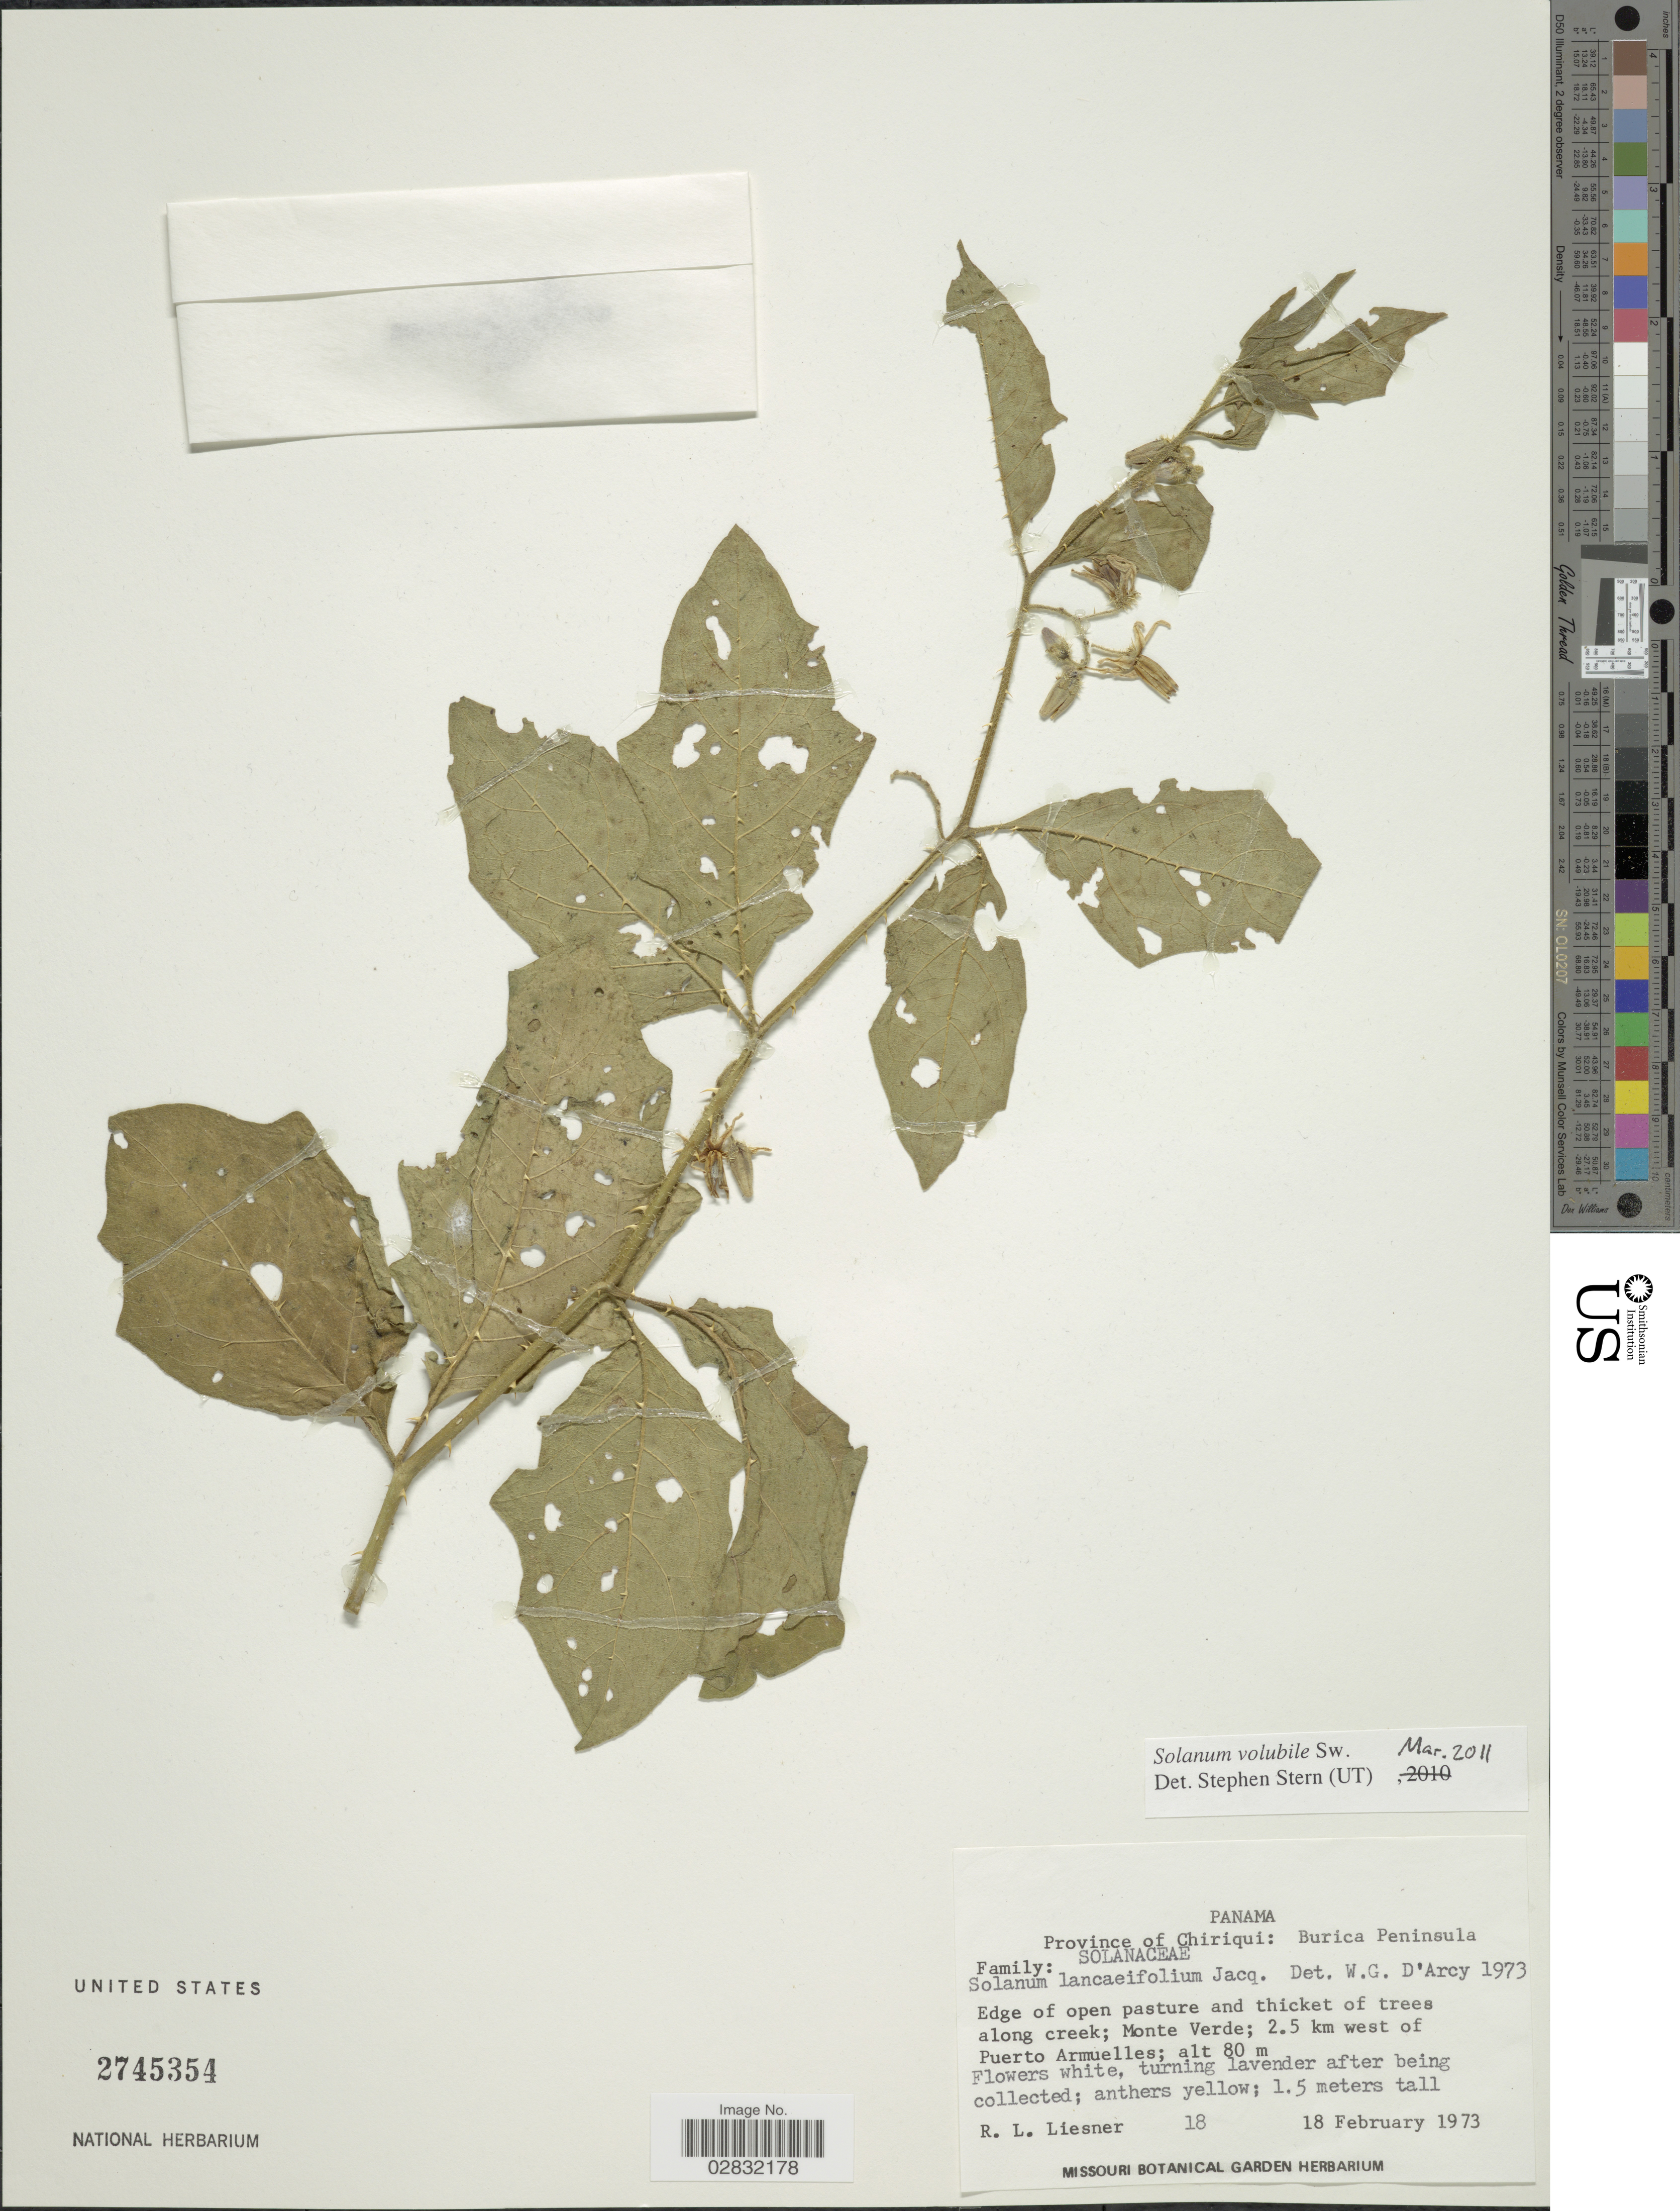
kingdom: Plantae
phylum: Tracheophyta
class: Magnoliopsida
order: Solanales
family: Solanaceae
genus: Solanum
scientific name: Solanum volubile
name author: Sw.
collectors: R. L. Liesner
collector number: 18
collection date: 1973-02-18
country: Panama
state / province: Chiriqui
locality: Province of Chiriqui: Burica Peninsula, Monte Verde; 2.5 km west of Puerto Armuelles.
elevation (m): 80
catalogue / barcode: US 2745354